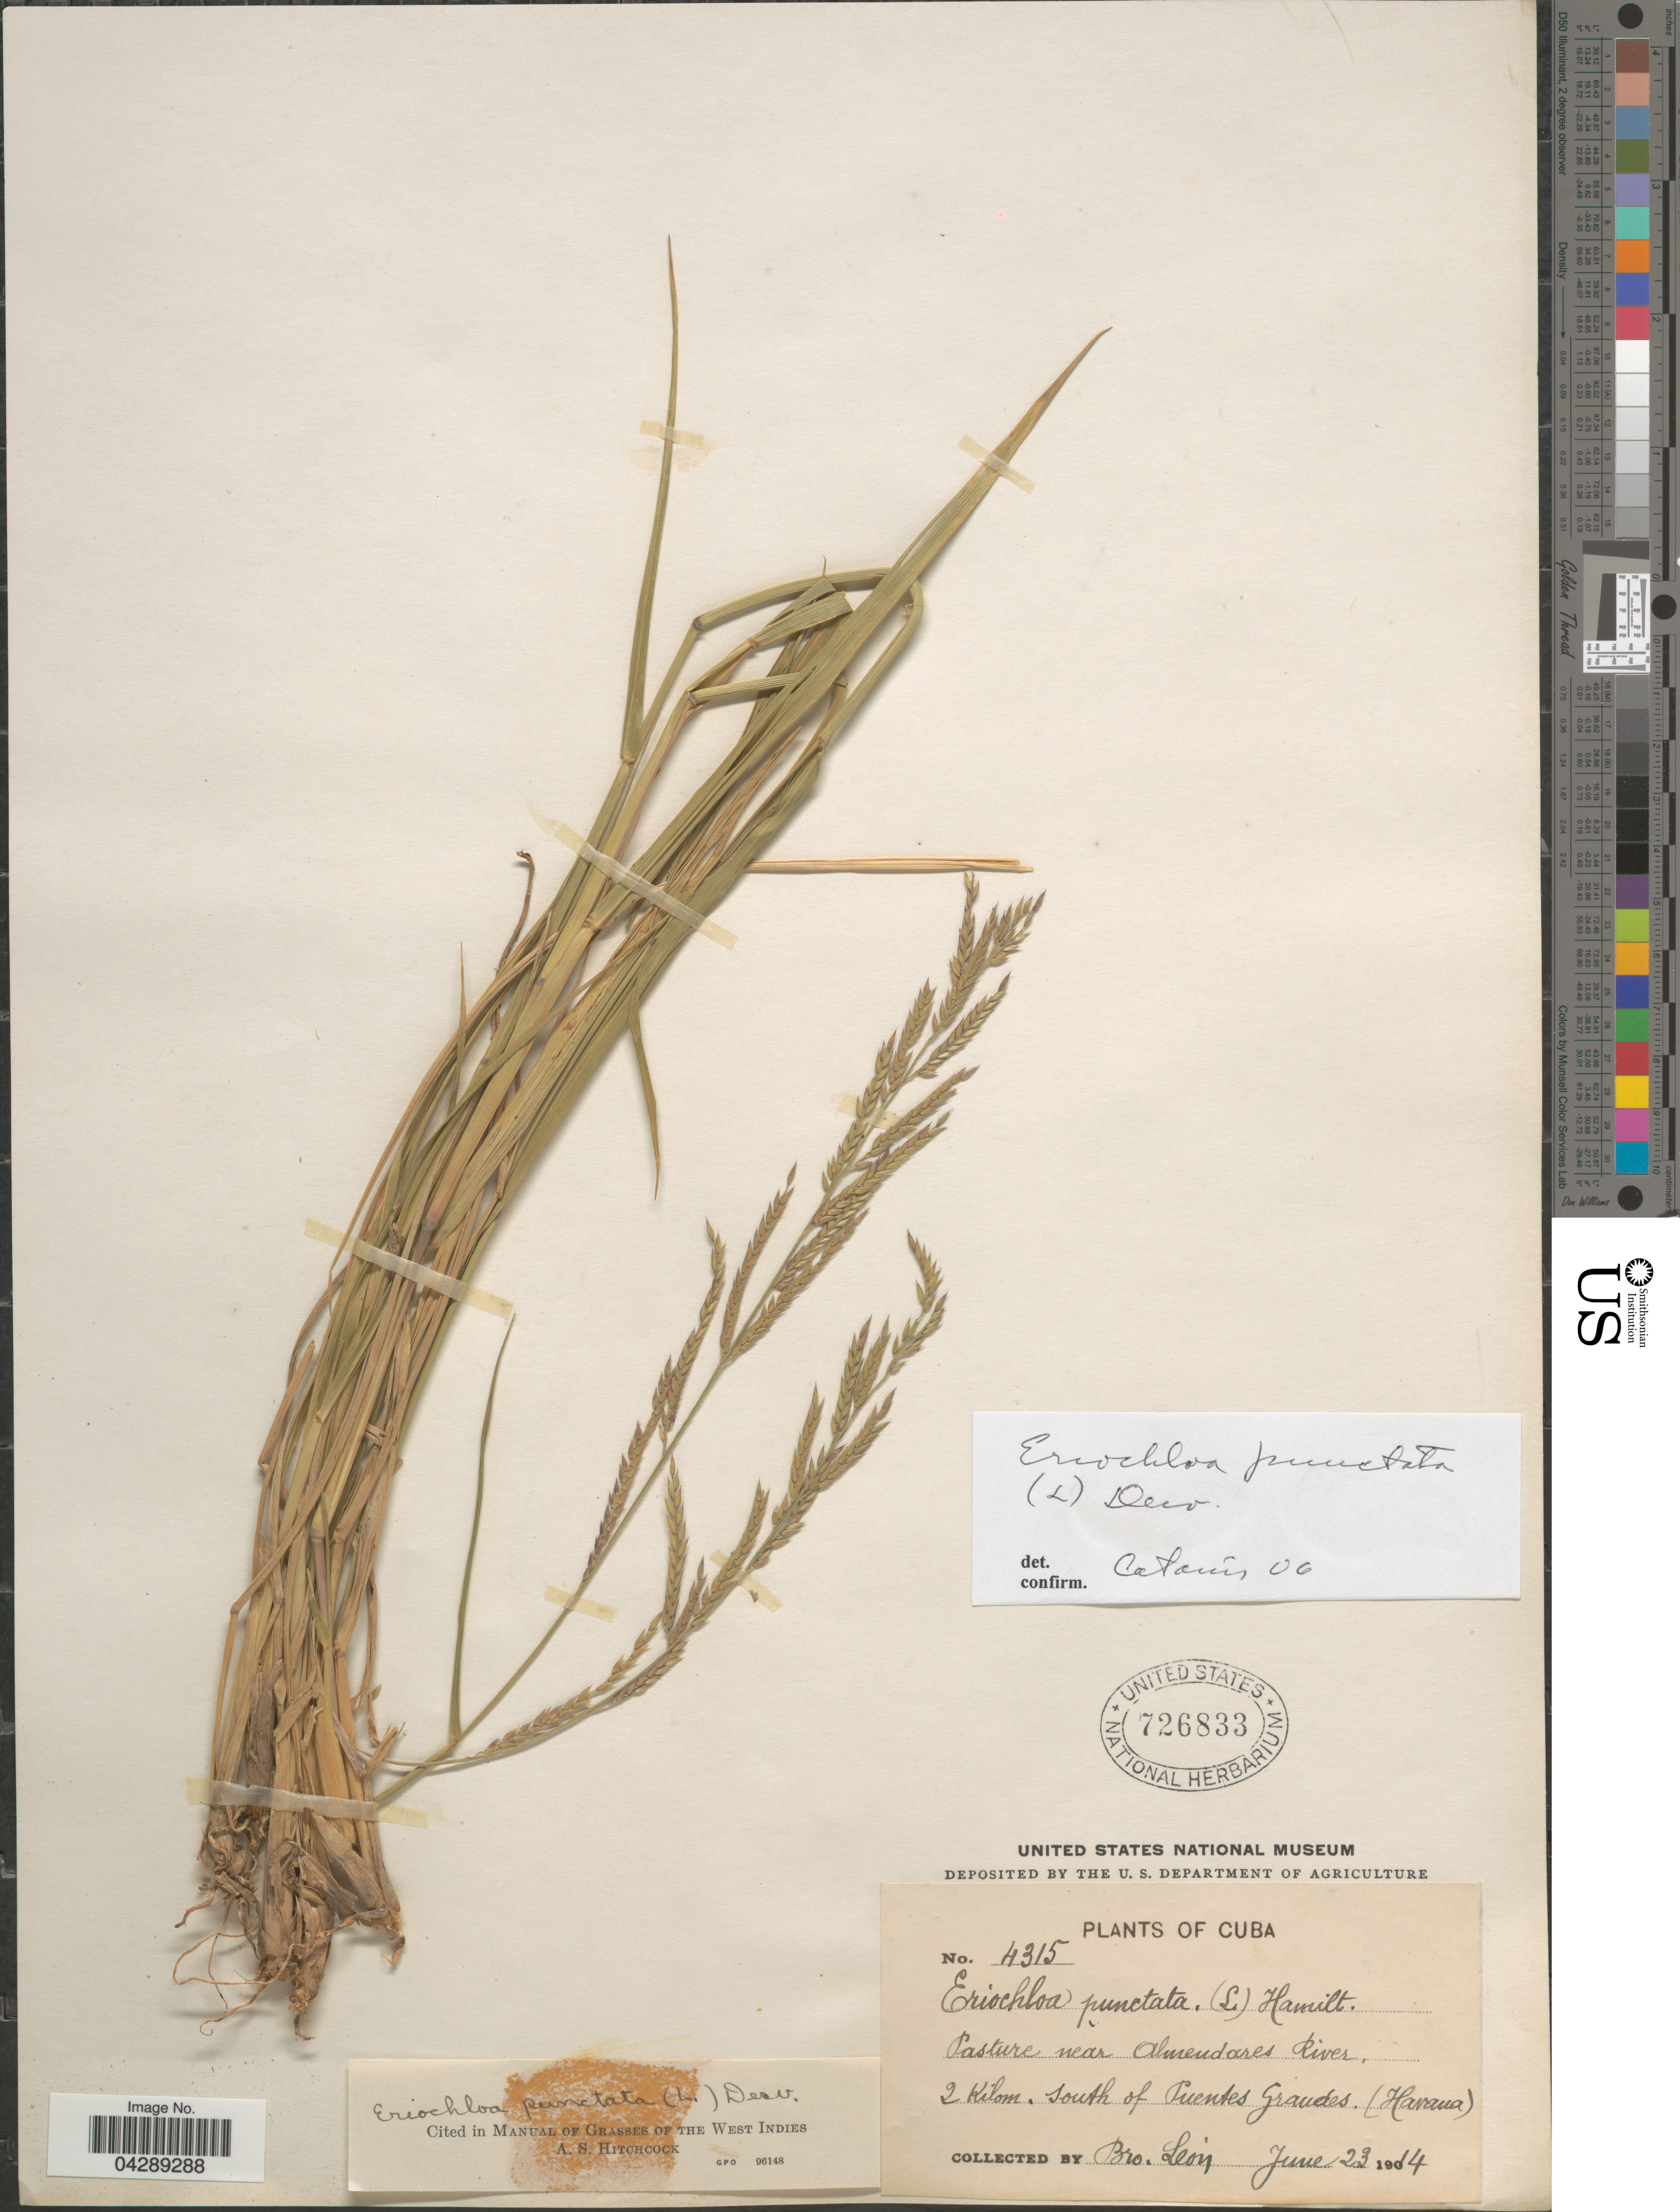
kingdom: Plantae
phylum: Tracheophyta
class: Liliopsida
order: Poales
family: Poaceae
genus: Eriochloa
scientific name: Eriochloa punctata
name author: (L.) Desv. ex Ham.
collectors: Bro. León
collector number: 4315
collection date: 1914-06-23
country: Cuba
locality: Pasture near Almendores River, 2 Kilom. South of Puentes Grandes. (Havana).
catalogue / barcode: US 726833